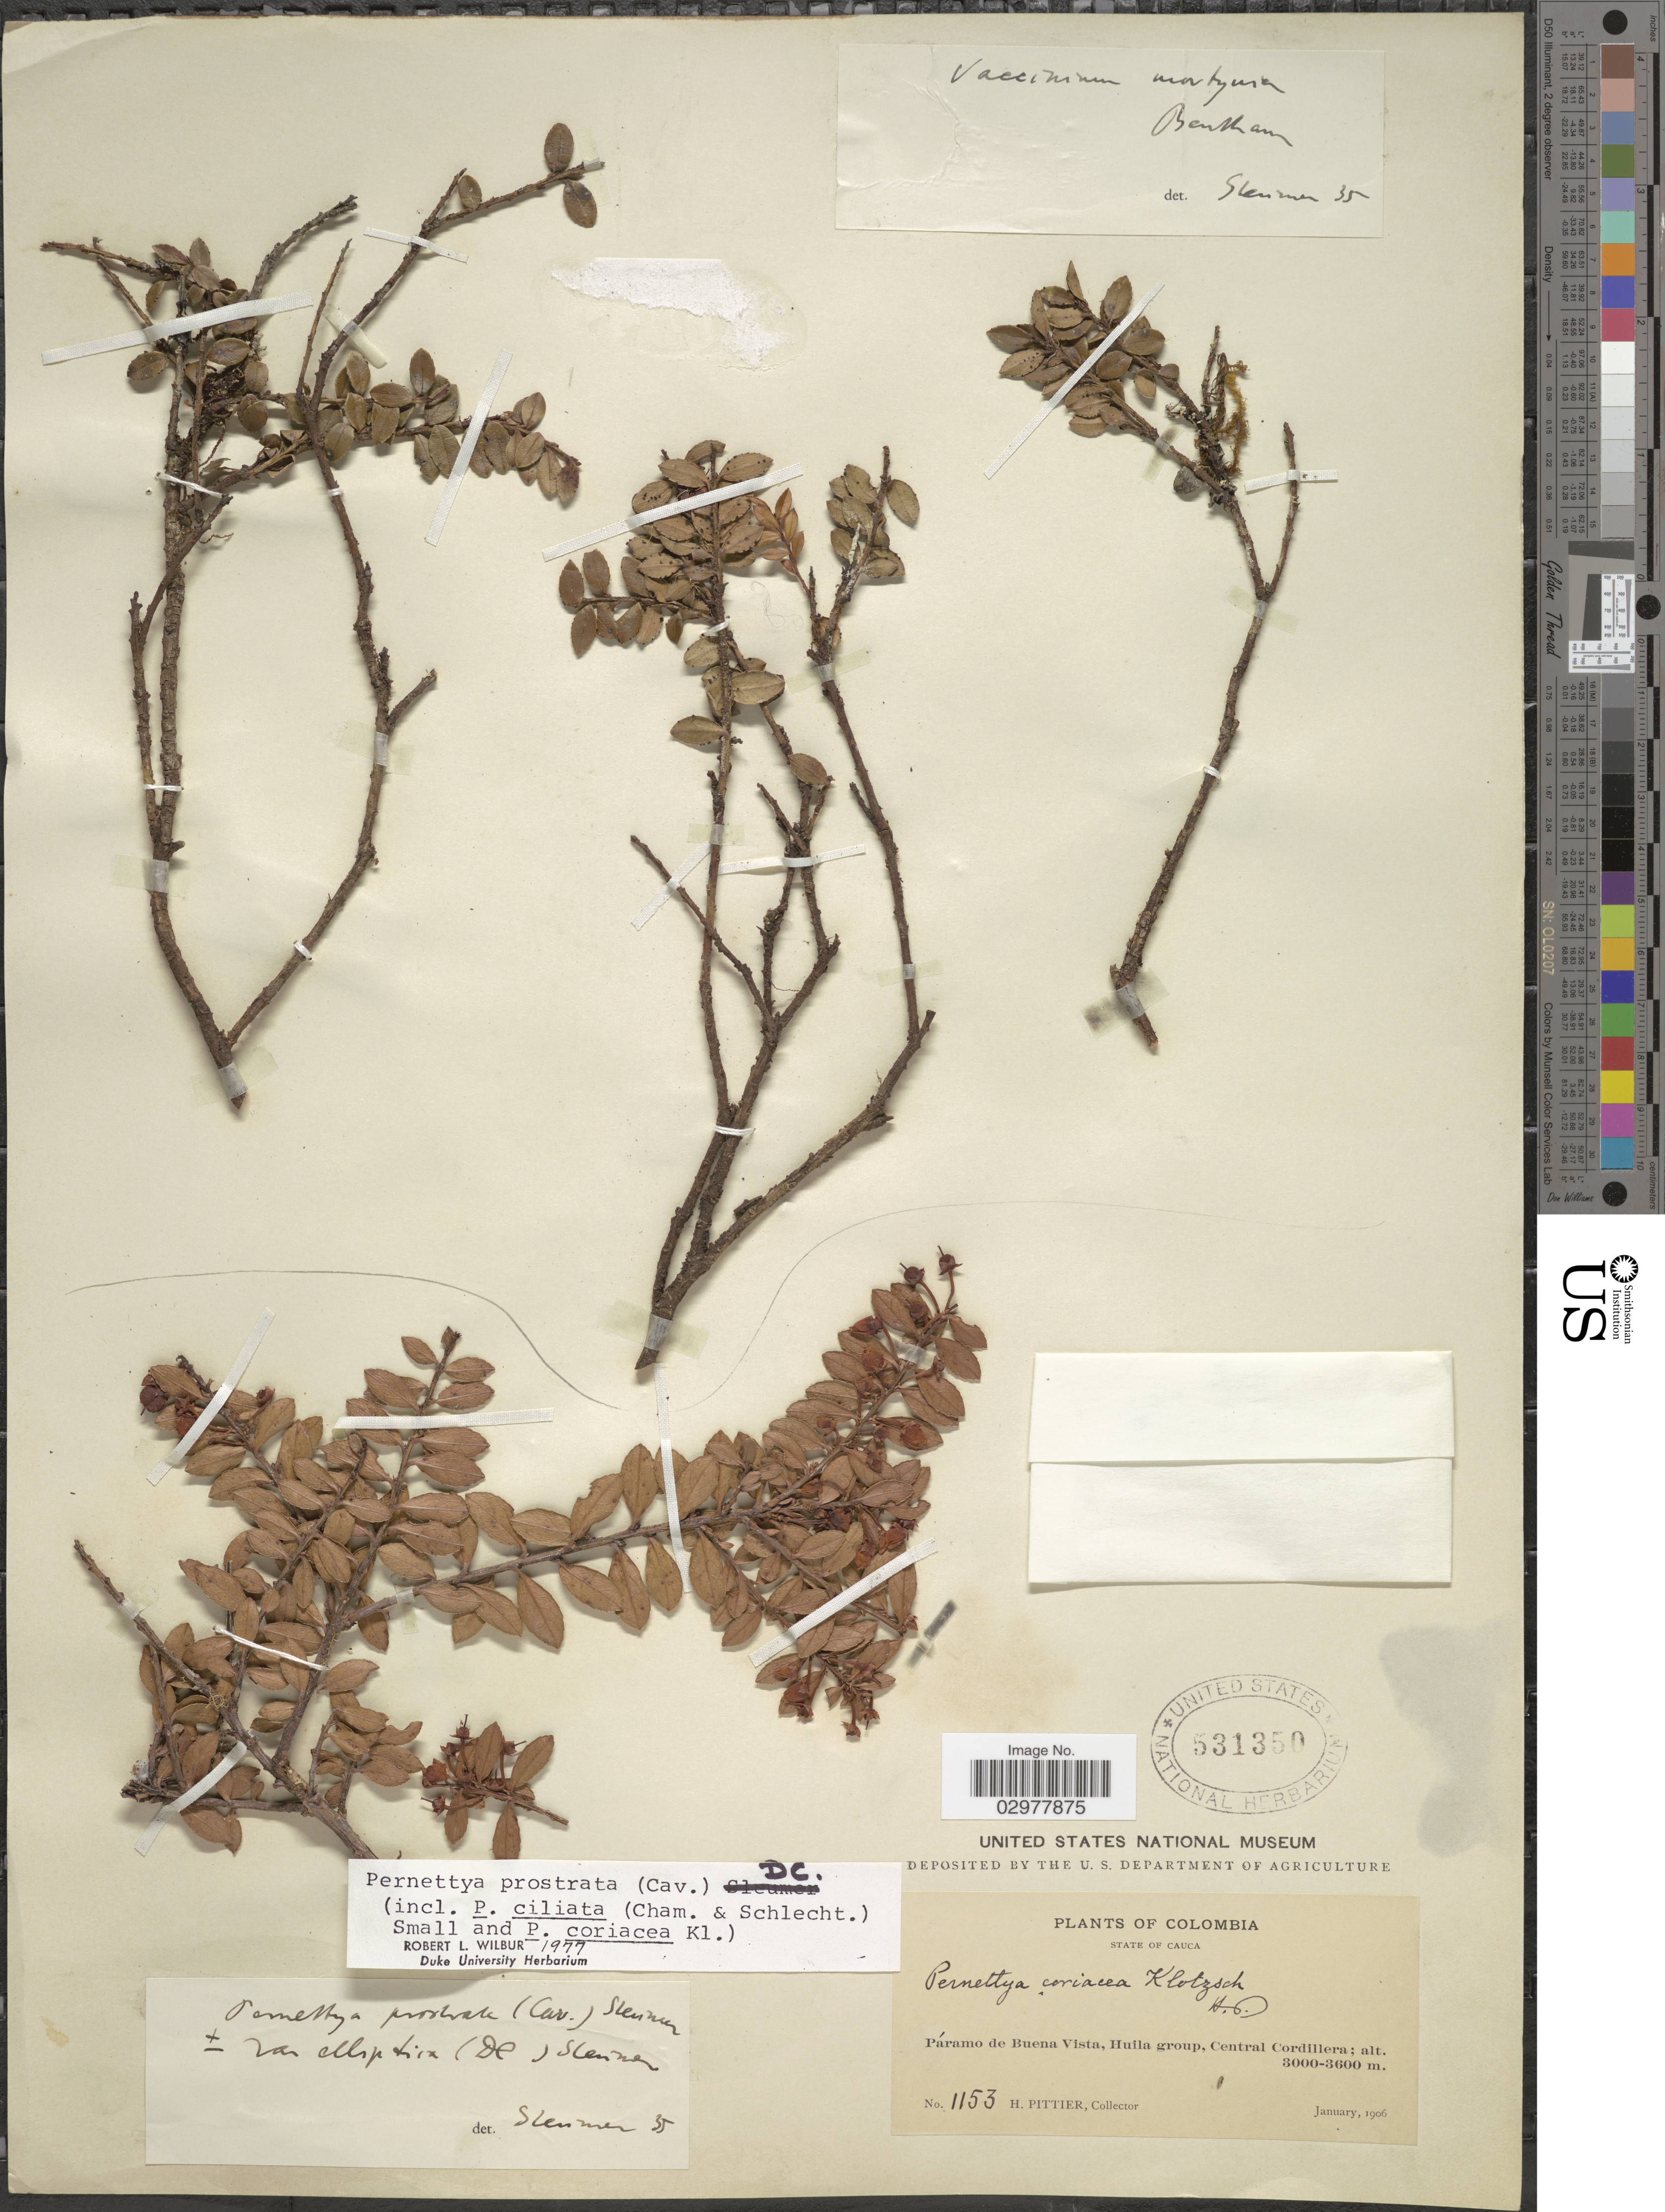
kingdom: Plantae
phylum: Tracheophyta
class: Magnoliopsida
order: Ericales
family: Ericaceae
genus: Pernettya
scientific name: Pernettya prostrata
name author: (Cav.) DC.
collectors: H. F. Pittier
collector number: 1153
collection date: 1906-01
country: Colombia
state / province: Cauca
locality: Páramo de Buena Vista, Huila group, Central Cordillera.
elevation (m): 3000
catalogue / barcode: US 531350